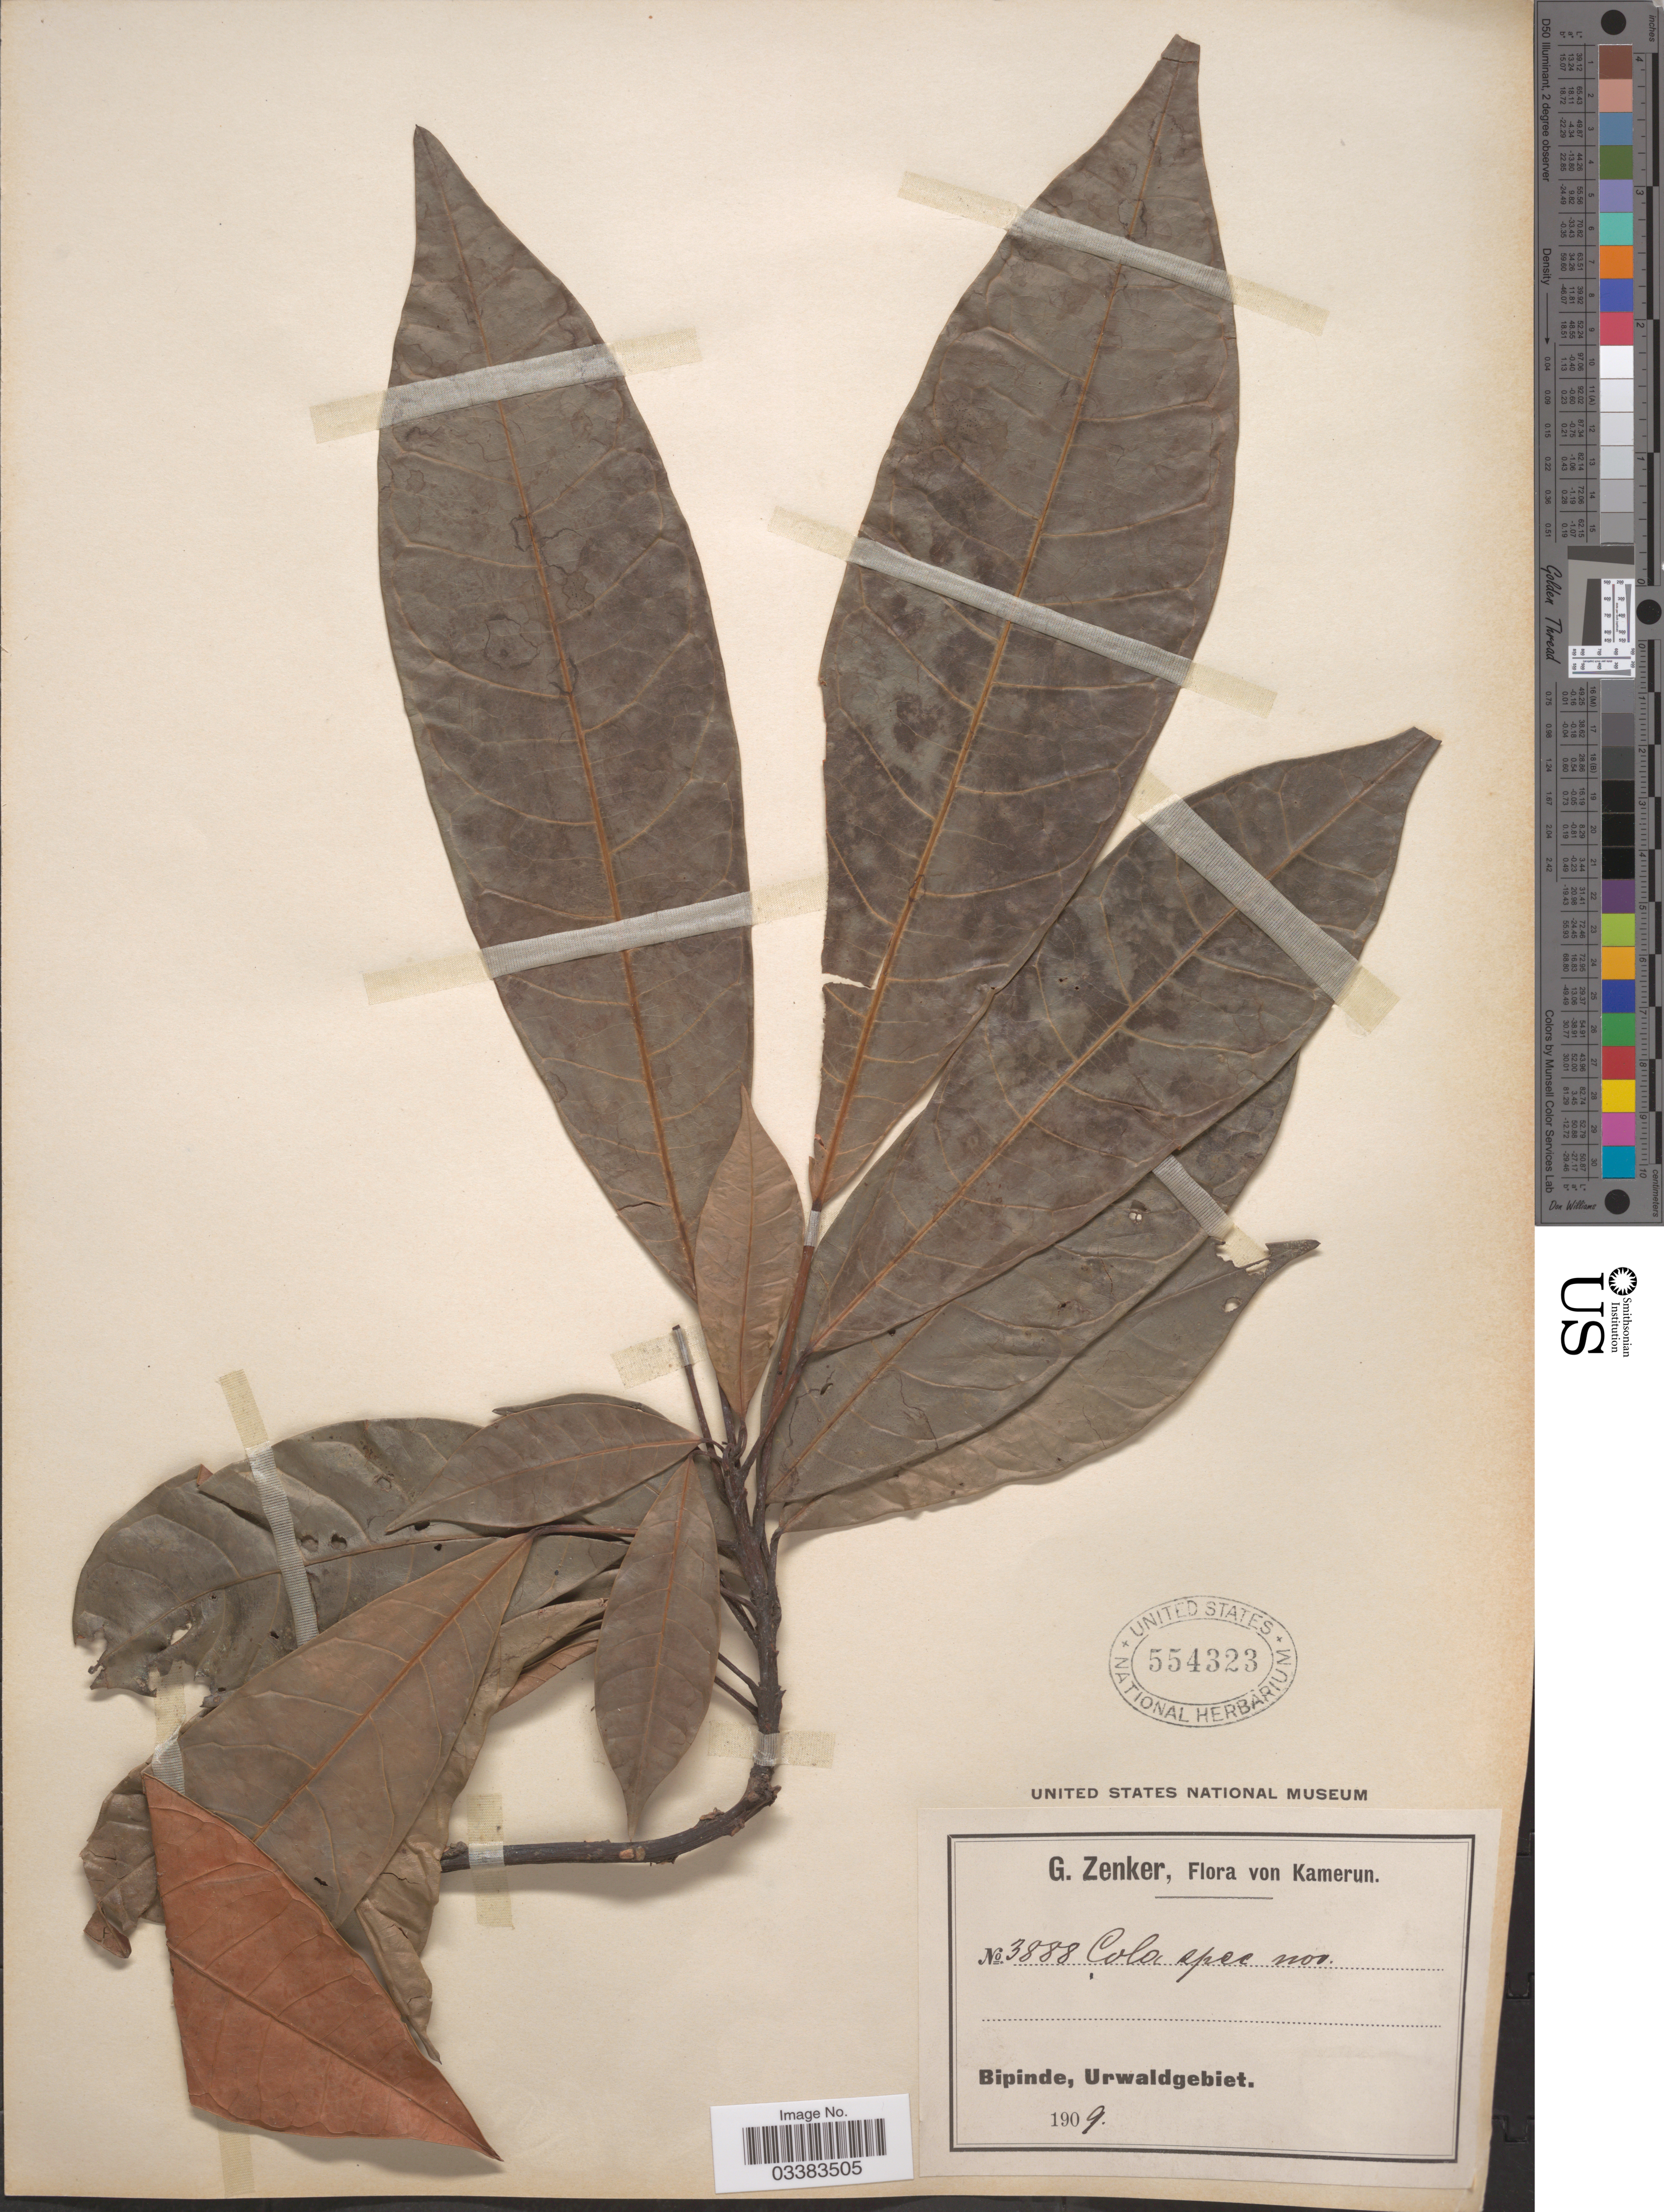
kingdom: Plantae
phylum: Tracheophyta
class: Magnoliopsida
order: Malvales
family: Malvaceae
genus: Cola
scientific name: Cola sp.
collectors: G. A. Zenker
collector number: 3888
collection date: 1909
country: Cameroon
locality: Kamerun. Bipinde, Urwaldgebiet.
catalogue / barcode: US 554323